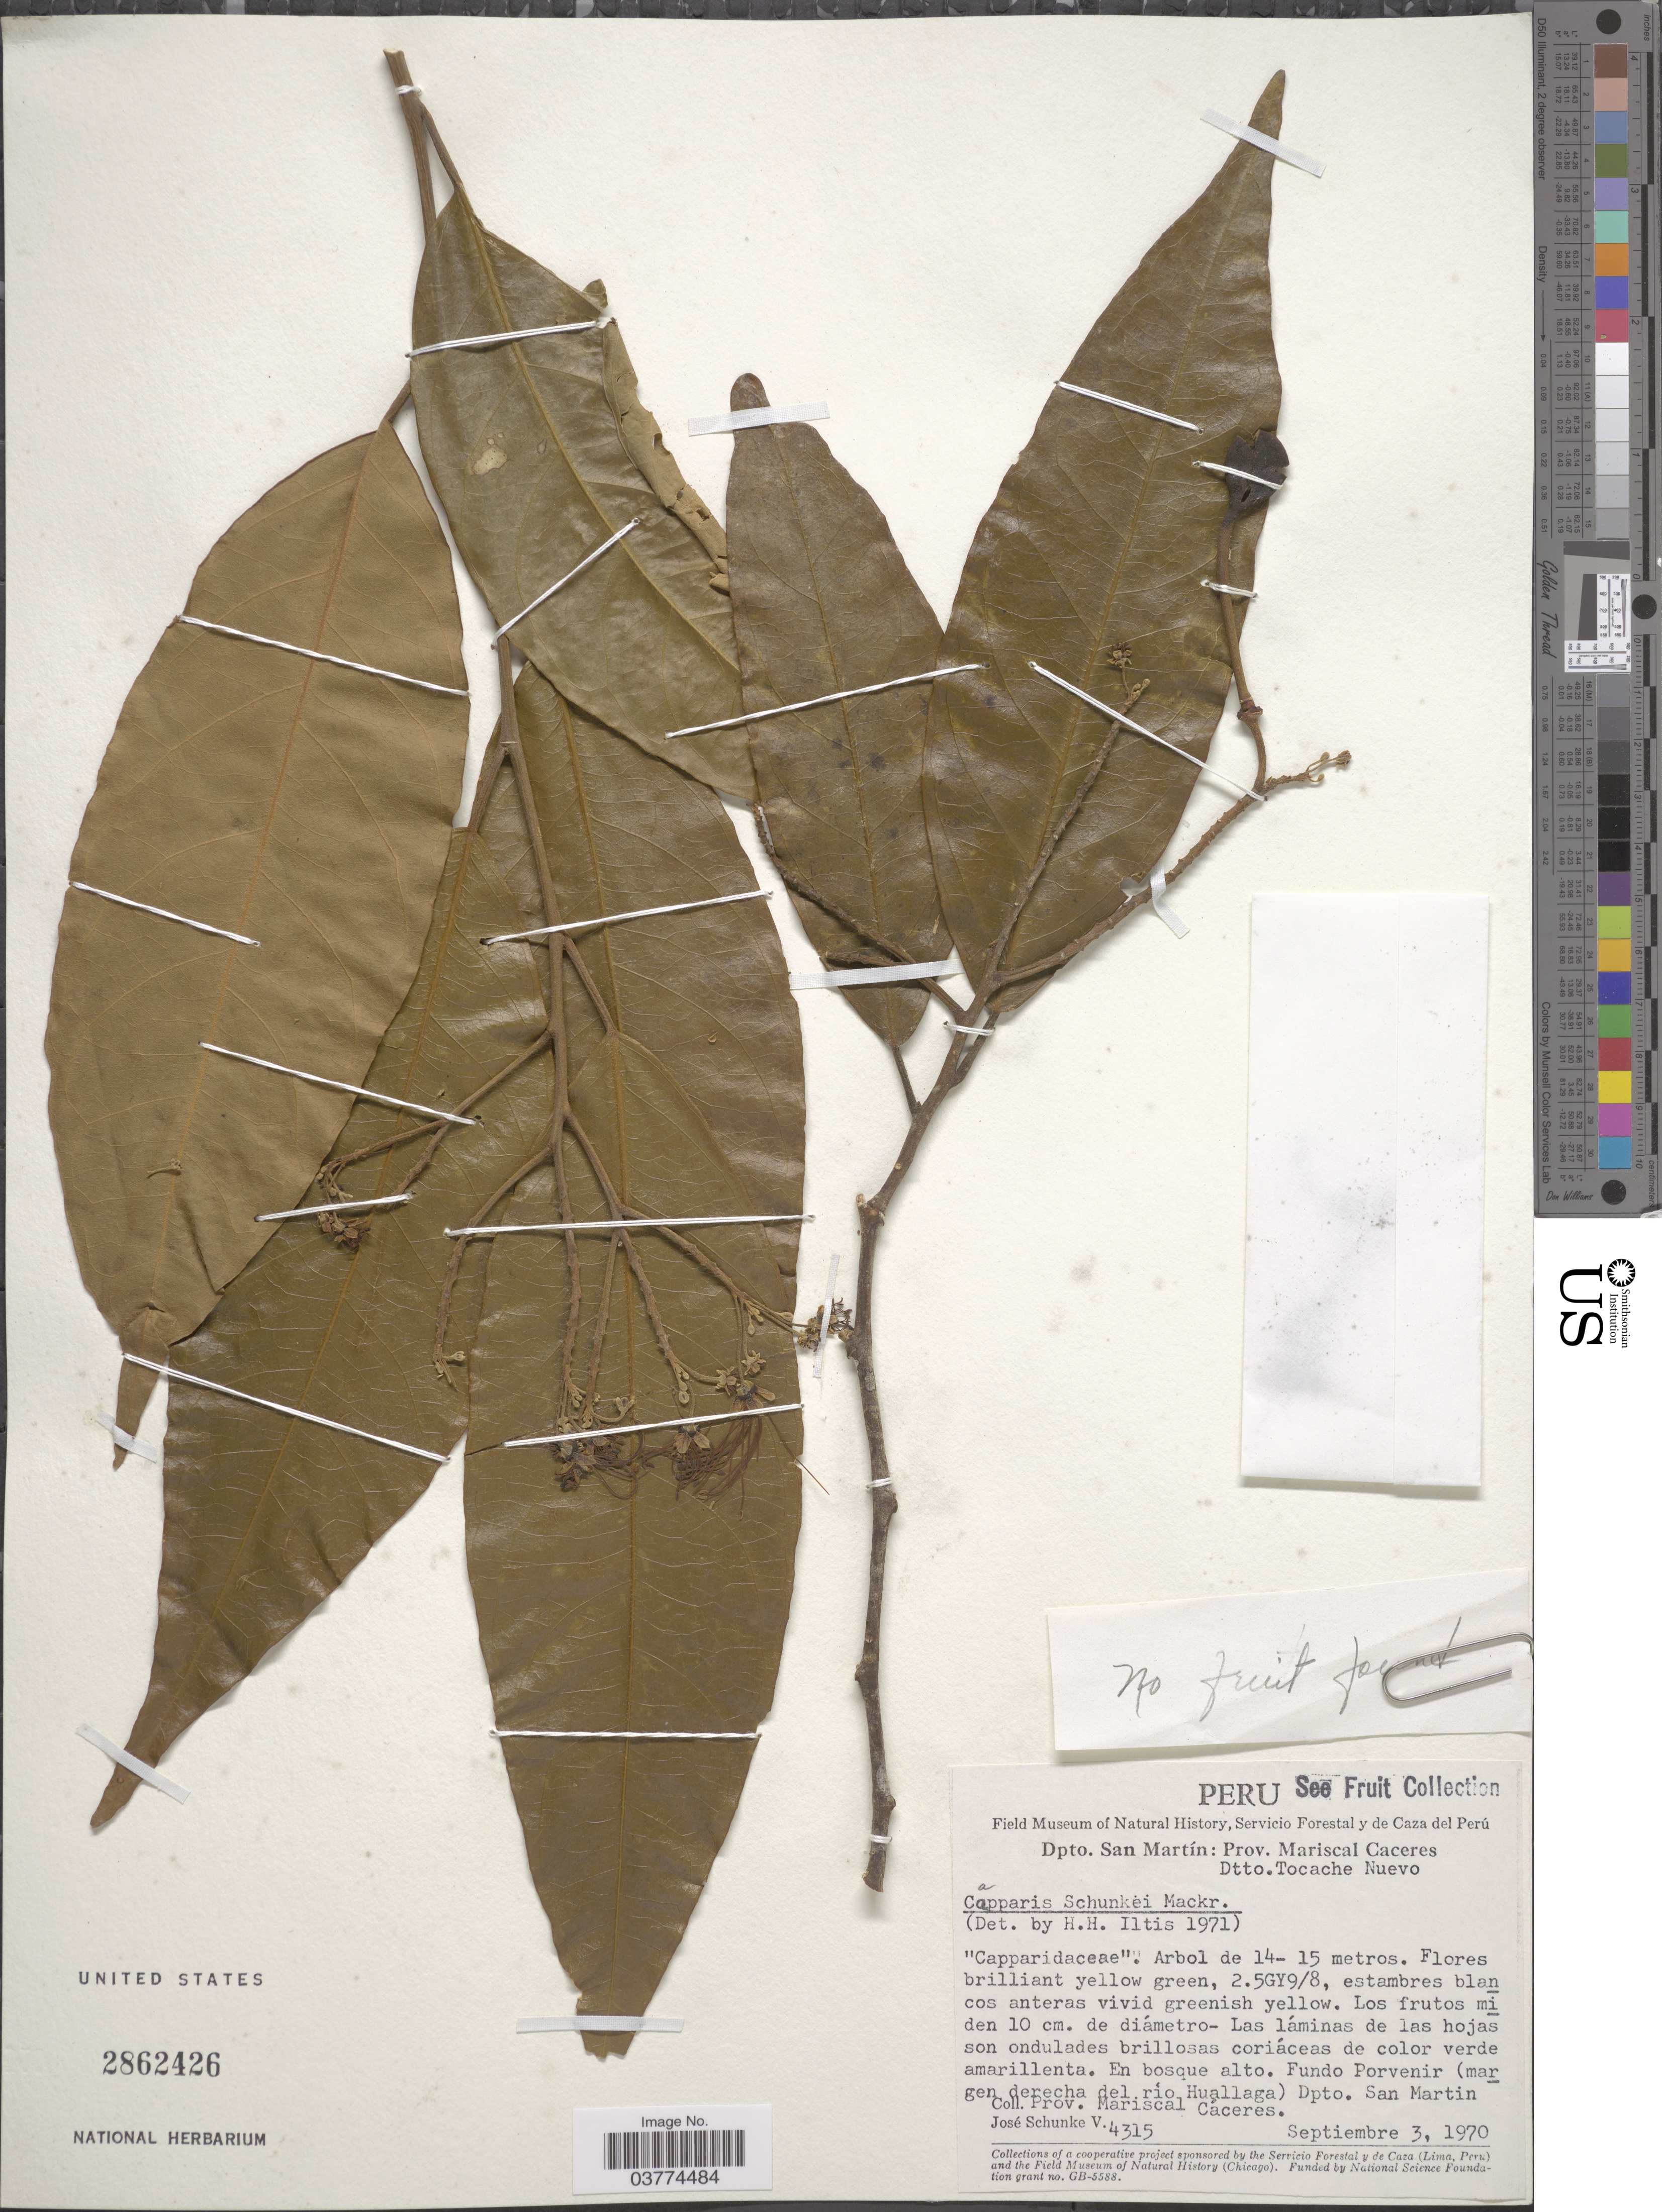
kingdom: Plantae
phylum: Tracheophyta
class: Magnoliopsida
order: Brassicales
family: Capparaceae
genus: Preslianthus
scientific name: Preslianthus pittieri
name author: (Standl.) Cornejo & Iltis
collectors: J. Schunke Vigo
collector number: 4315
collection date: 1970-09-03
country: Peru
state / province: San Martín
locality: Dpto. San Martín: Prov. Mariscal Caceres. Dtto. Tocache Nuevo. En bosque alto. Fundo Porvenir (margen derecha del río Huallaga) Dpto. San Martin. Prov. Mariscal Caceres.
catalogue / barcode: US 2862426